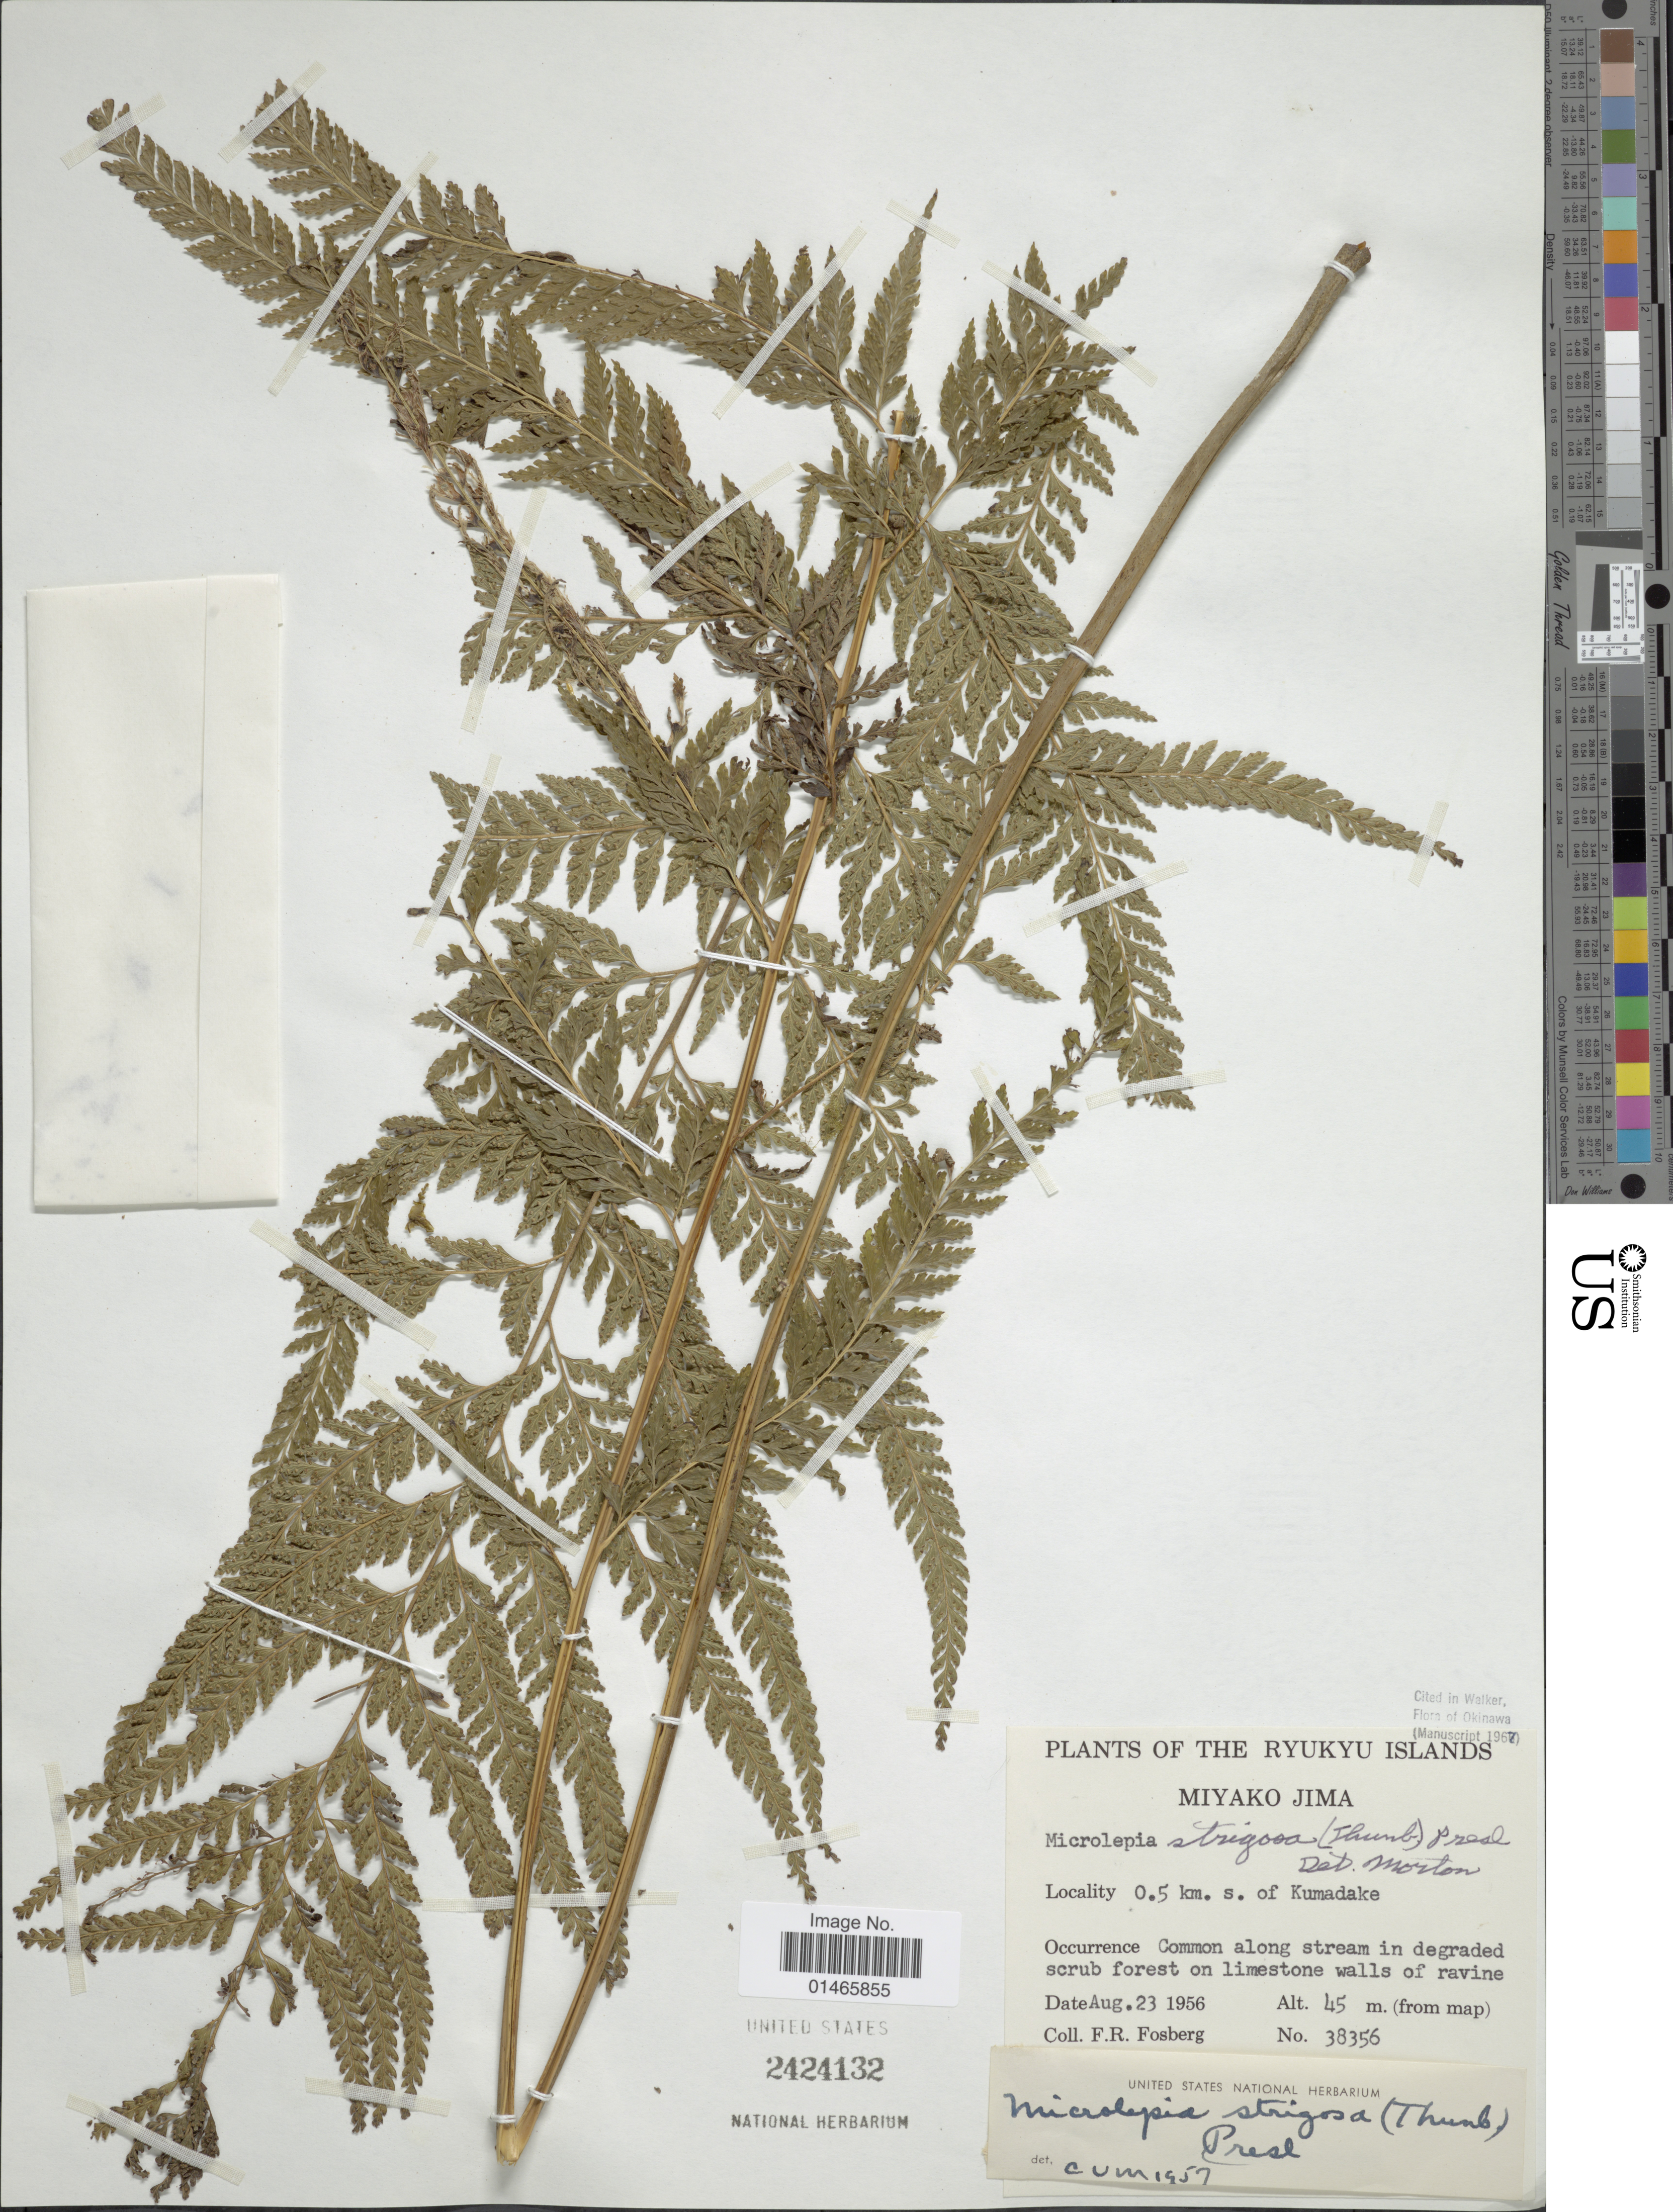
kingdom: Plantae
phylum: Tracheophyta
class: Polypodiopsida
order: Polypodiales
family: Dennstaedtiaceae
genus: Microlepia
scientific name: Microlepia strigosa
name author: (Thunb.) J. Presl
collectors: F. R. Fosberg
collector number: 38356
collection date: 1956-08-23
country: Japan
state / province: Okinawa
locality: Ryukyu Island, Miyako Jima, 0.5 km. s, of Kumadake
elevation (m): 45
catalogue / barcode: US 2424132